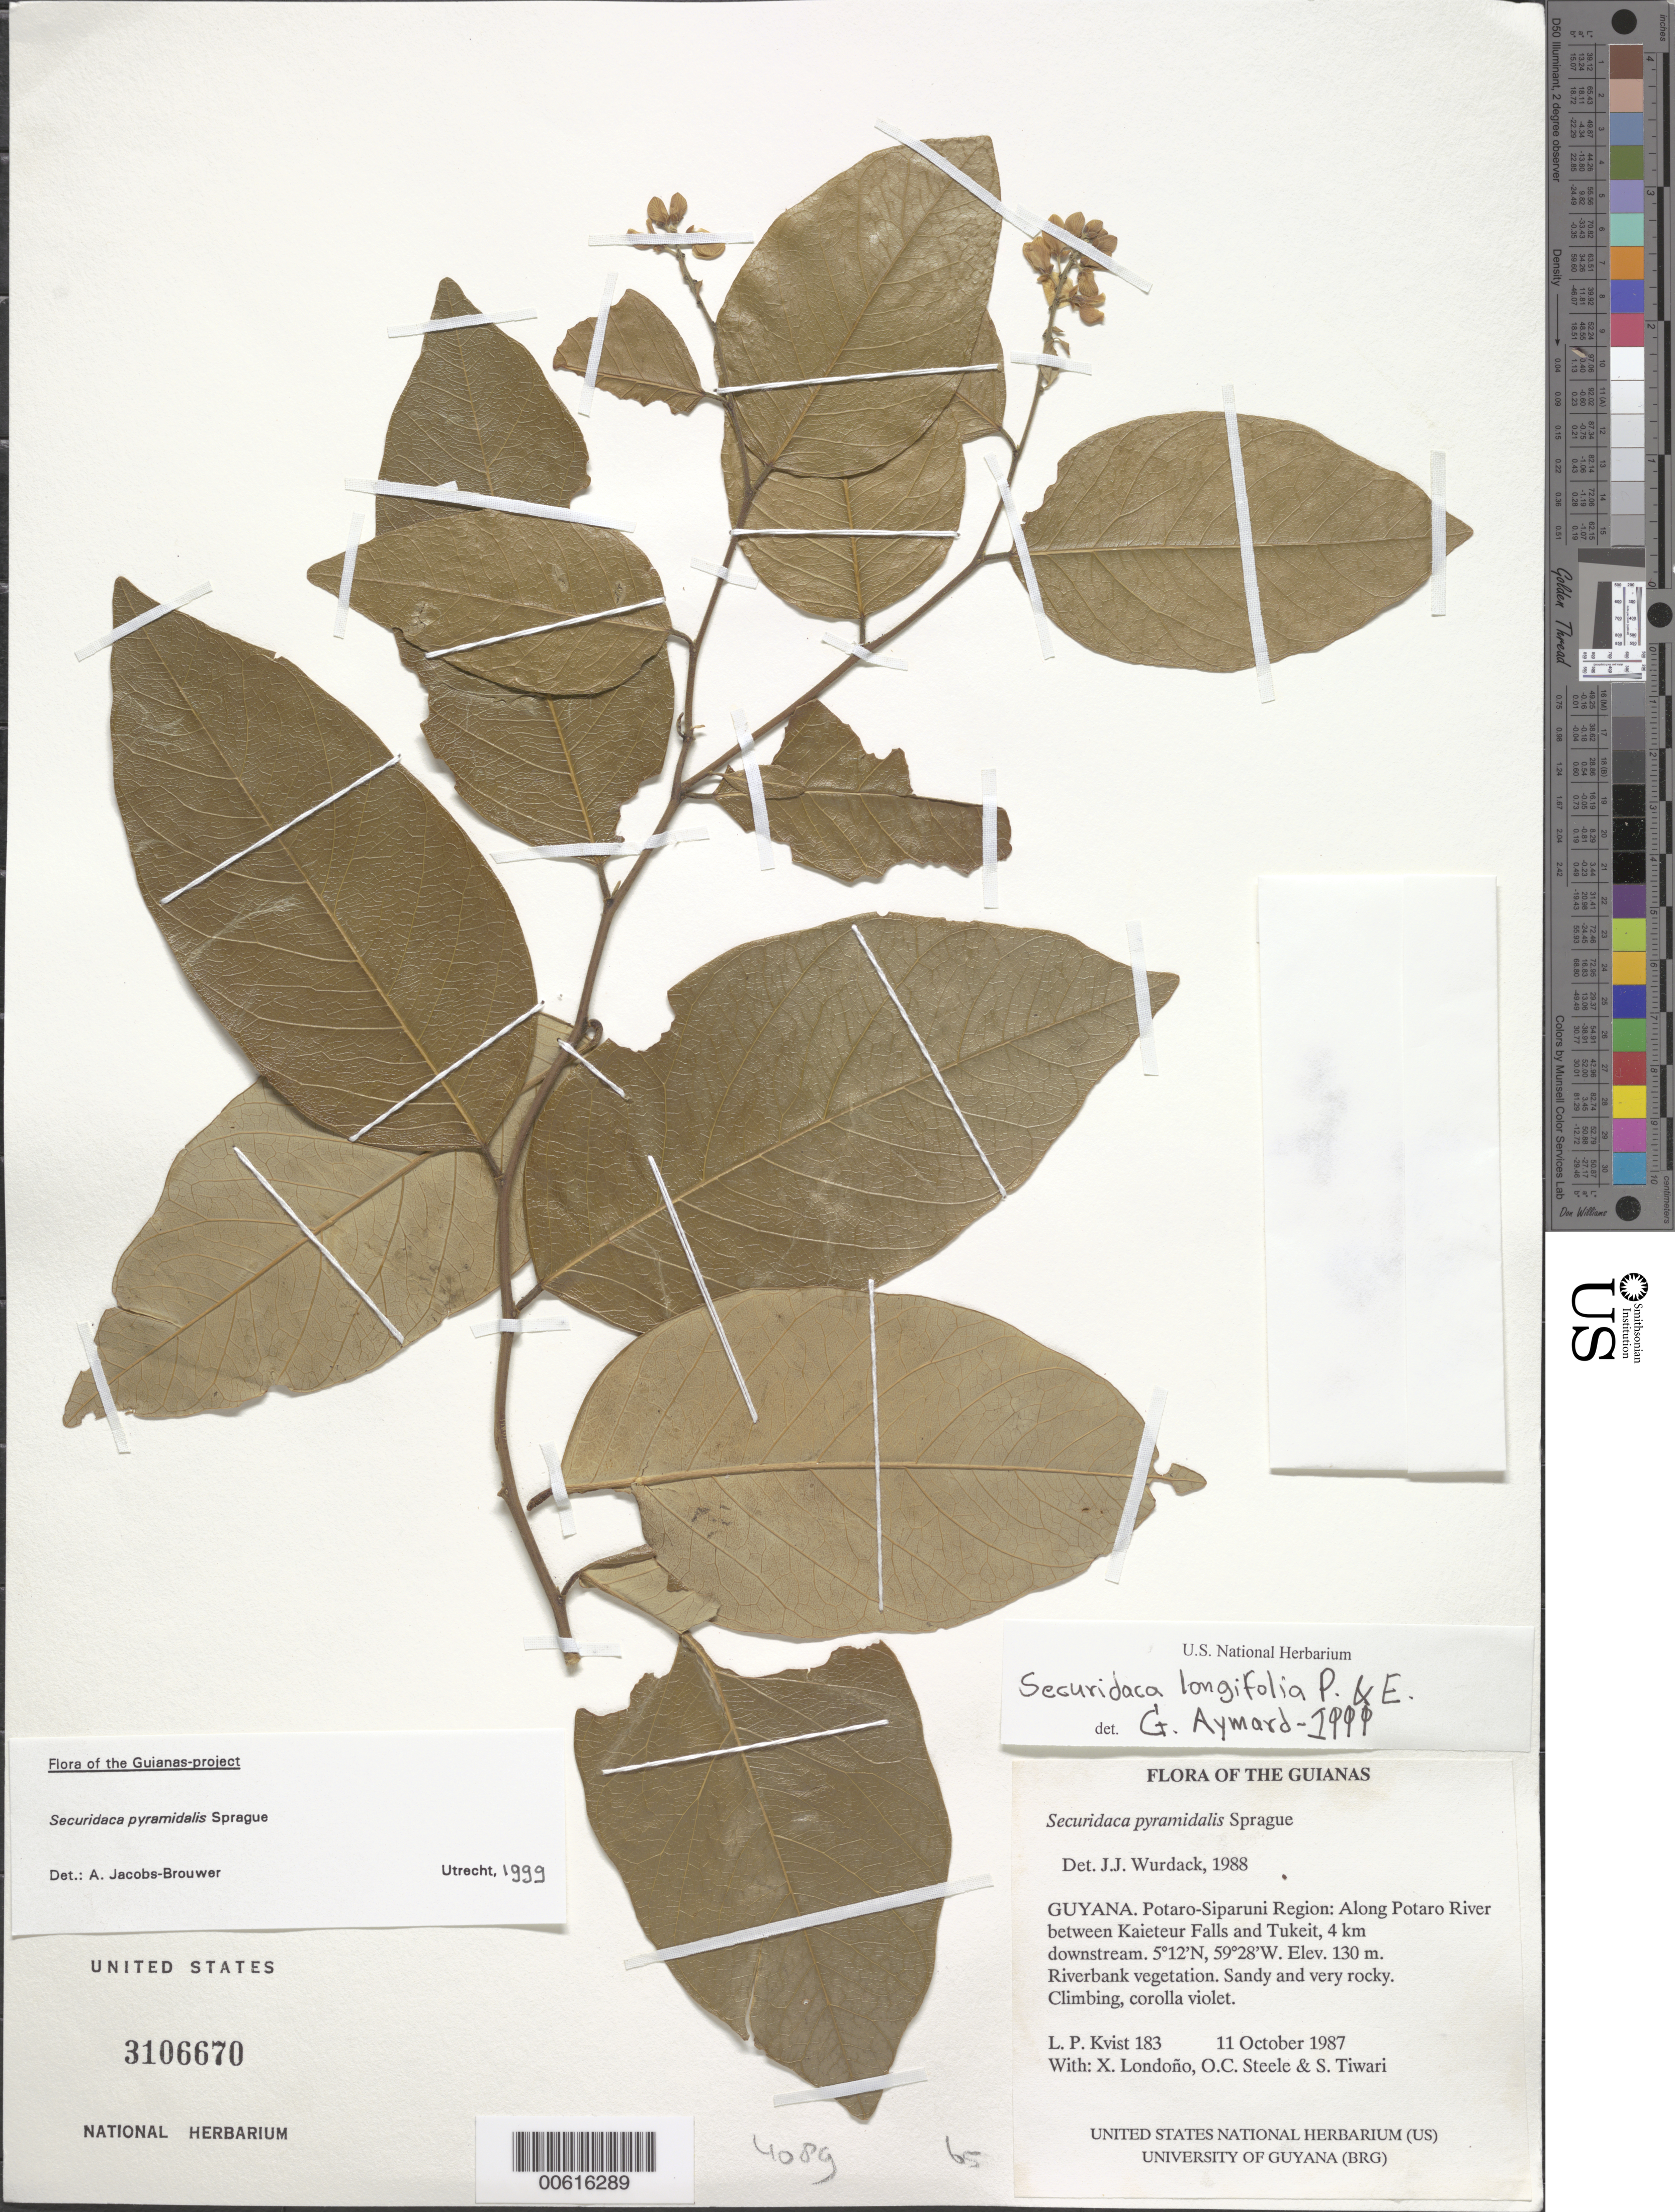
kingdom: Plantae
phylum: Tracheophyta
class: Magnoliopsida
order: Fabales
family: Polygalaceae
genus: Securidaca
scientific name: Securidaca longifolia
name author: Poepp. & Endl.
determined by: Aymard C., G. A., (PORT), Univ. Nac. Exp. de los Llanos Ezequiel Zamora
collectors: L. P. Kvist, X. Londoño, O. C. Steele & S. Tiwari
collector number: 183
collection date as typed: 11 October 1987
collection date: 1987-10-11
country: Guyana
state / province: Potaro-Siparuni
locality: Along Potaro River between Kaieteur Falls and Tukeit, 4 km downstream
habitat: Riverbank vegetation. Sandy and very rocky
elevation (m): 130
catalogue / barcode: US 3106670